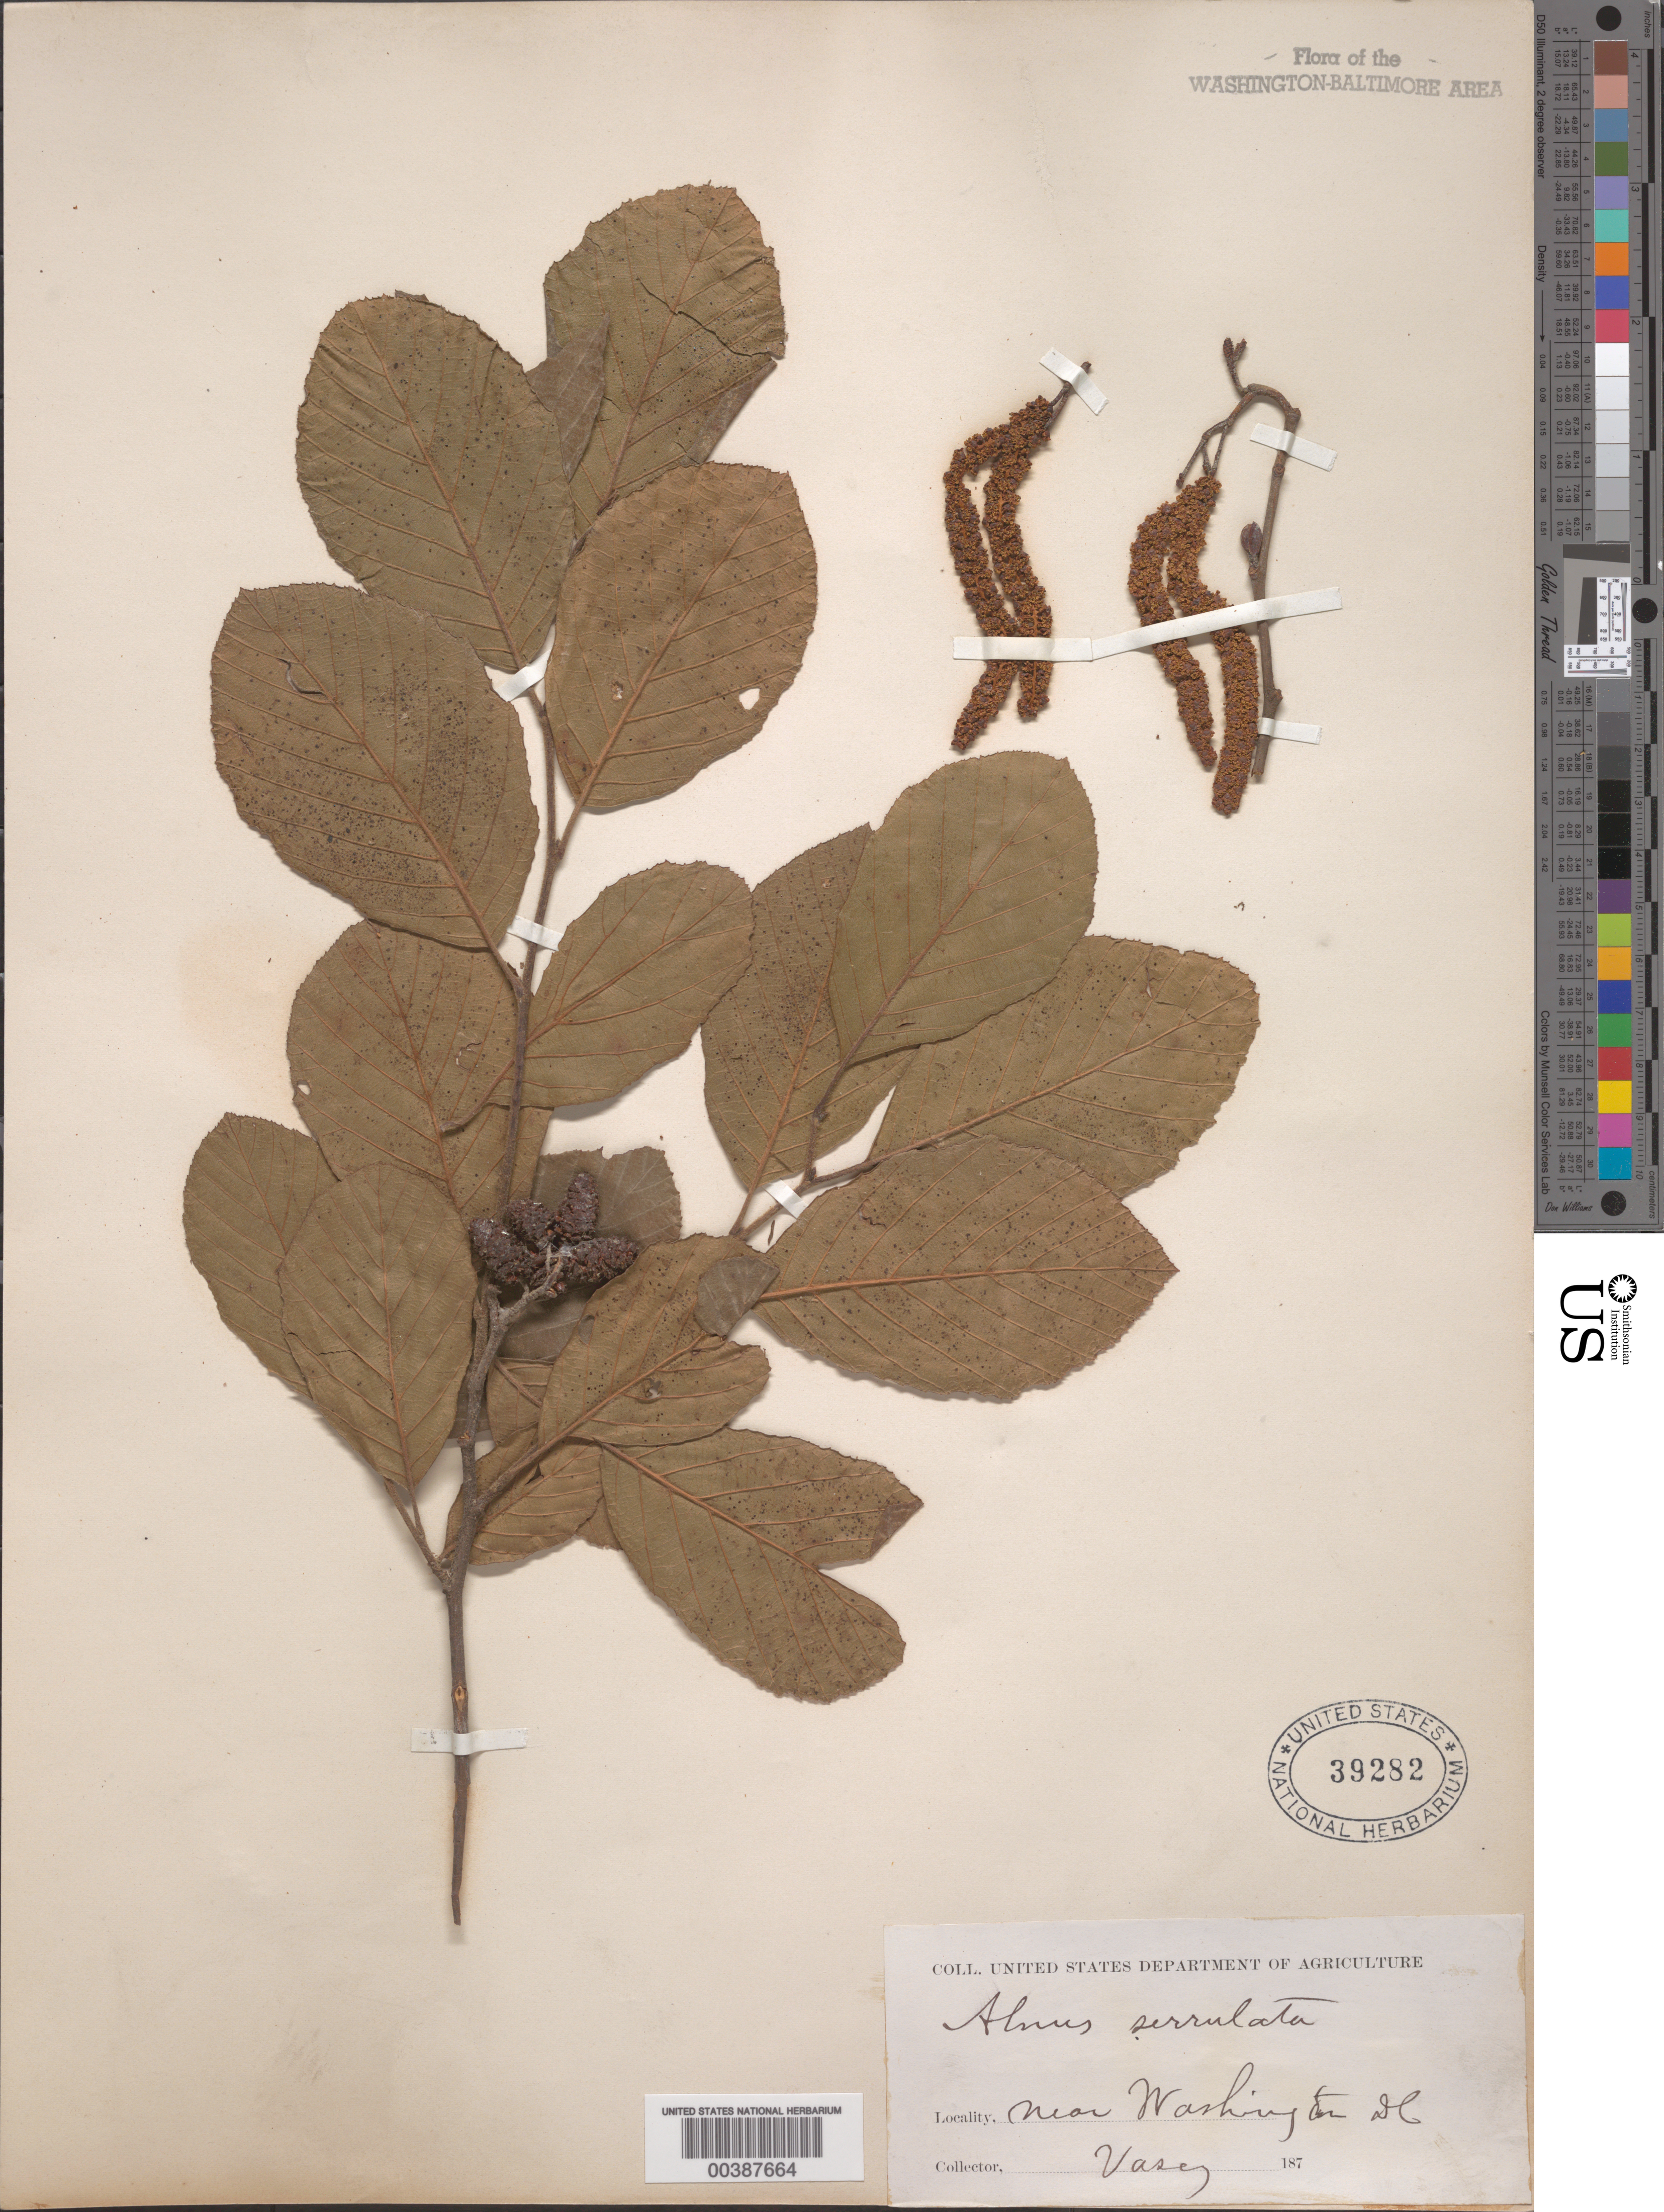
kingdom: Plantae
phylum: Tracheophyta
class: Magnoliopsida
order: Fagales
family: Betulaceae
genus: Alnus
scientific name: Alnus serrulata var. vulgaris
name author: Fernald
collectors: G. Vasey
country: United States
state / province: District of Columbia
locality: Near Washington DC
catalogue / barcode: US 39282